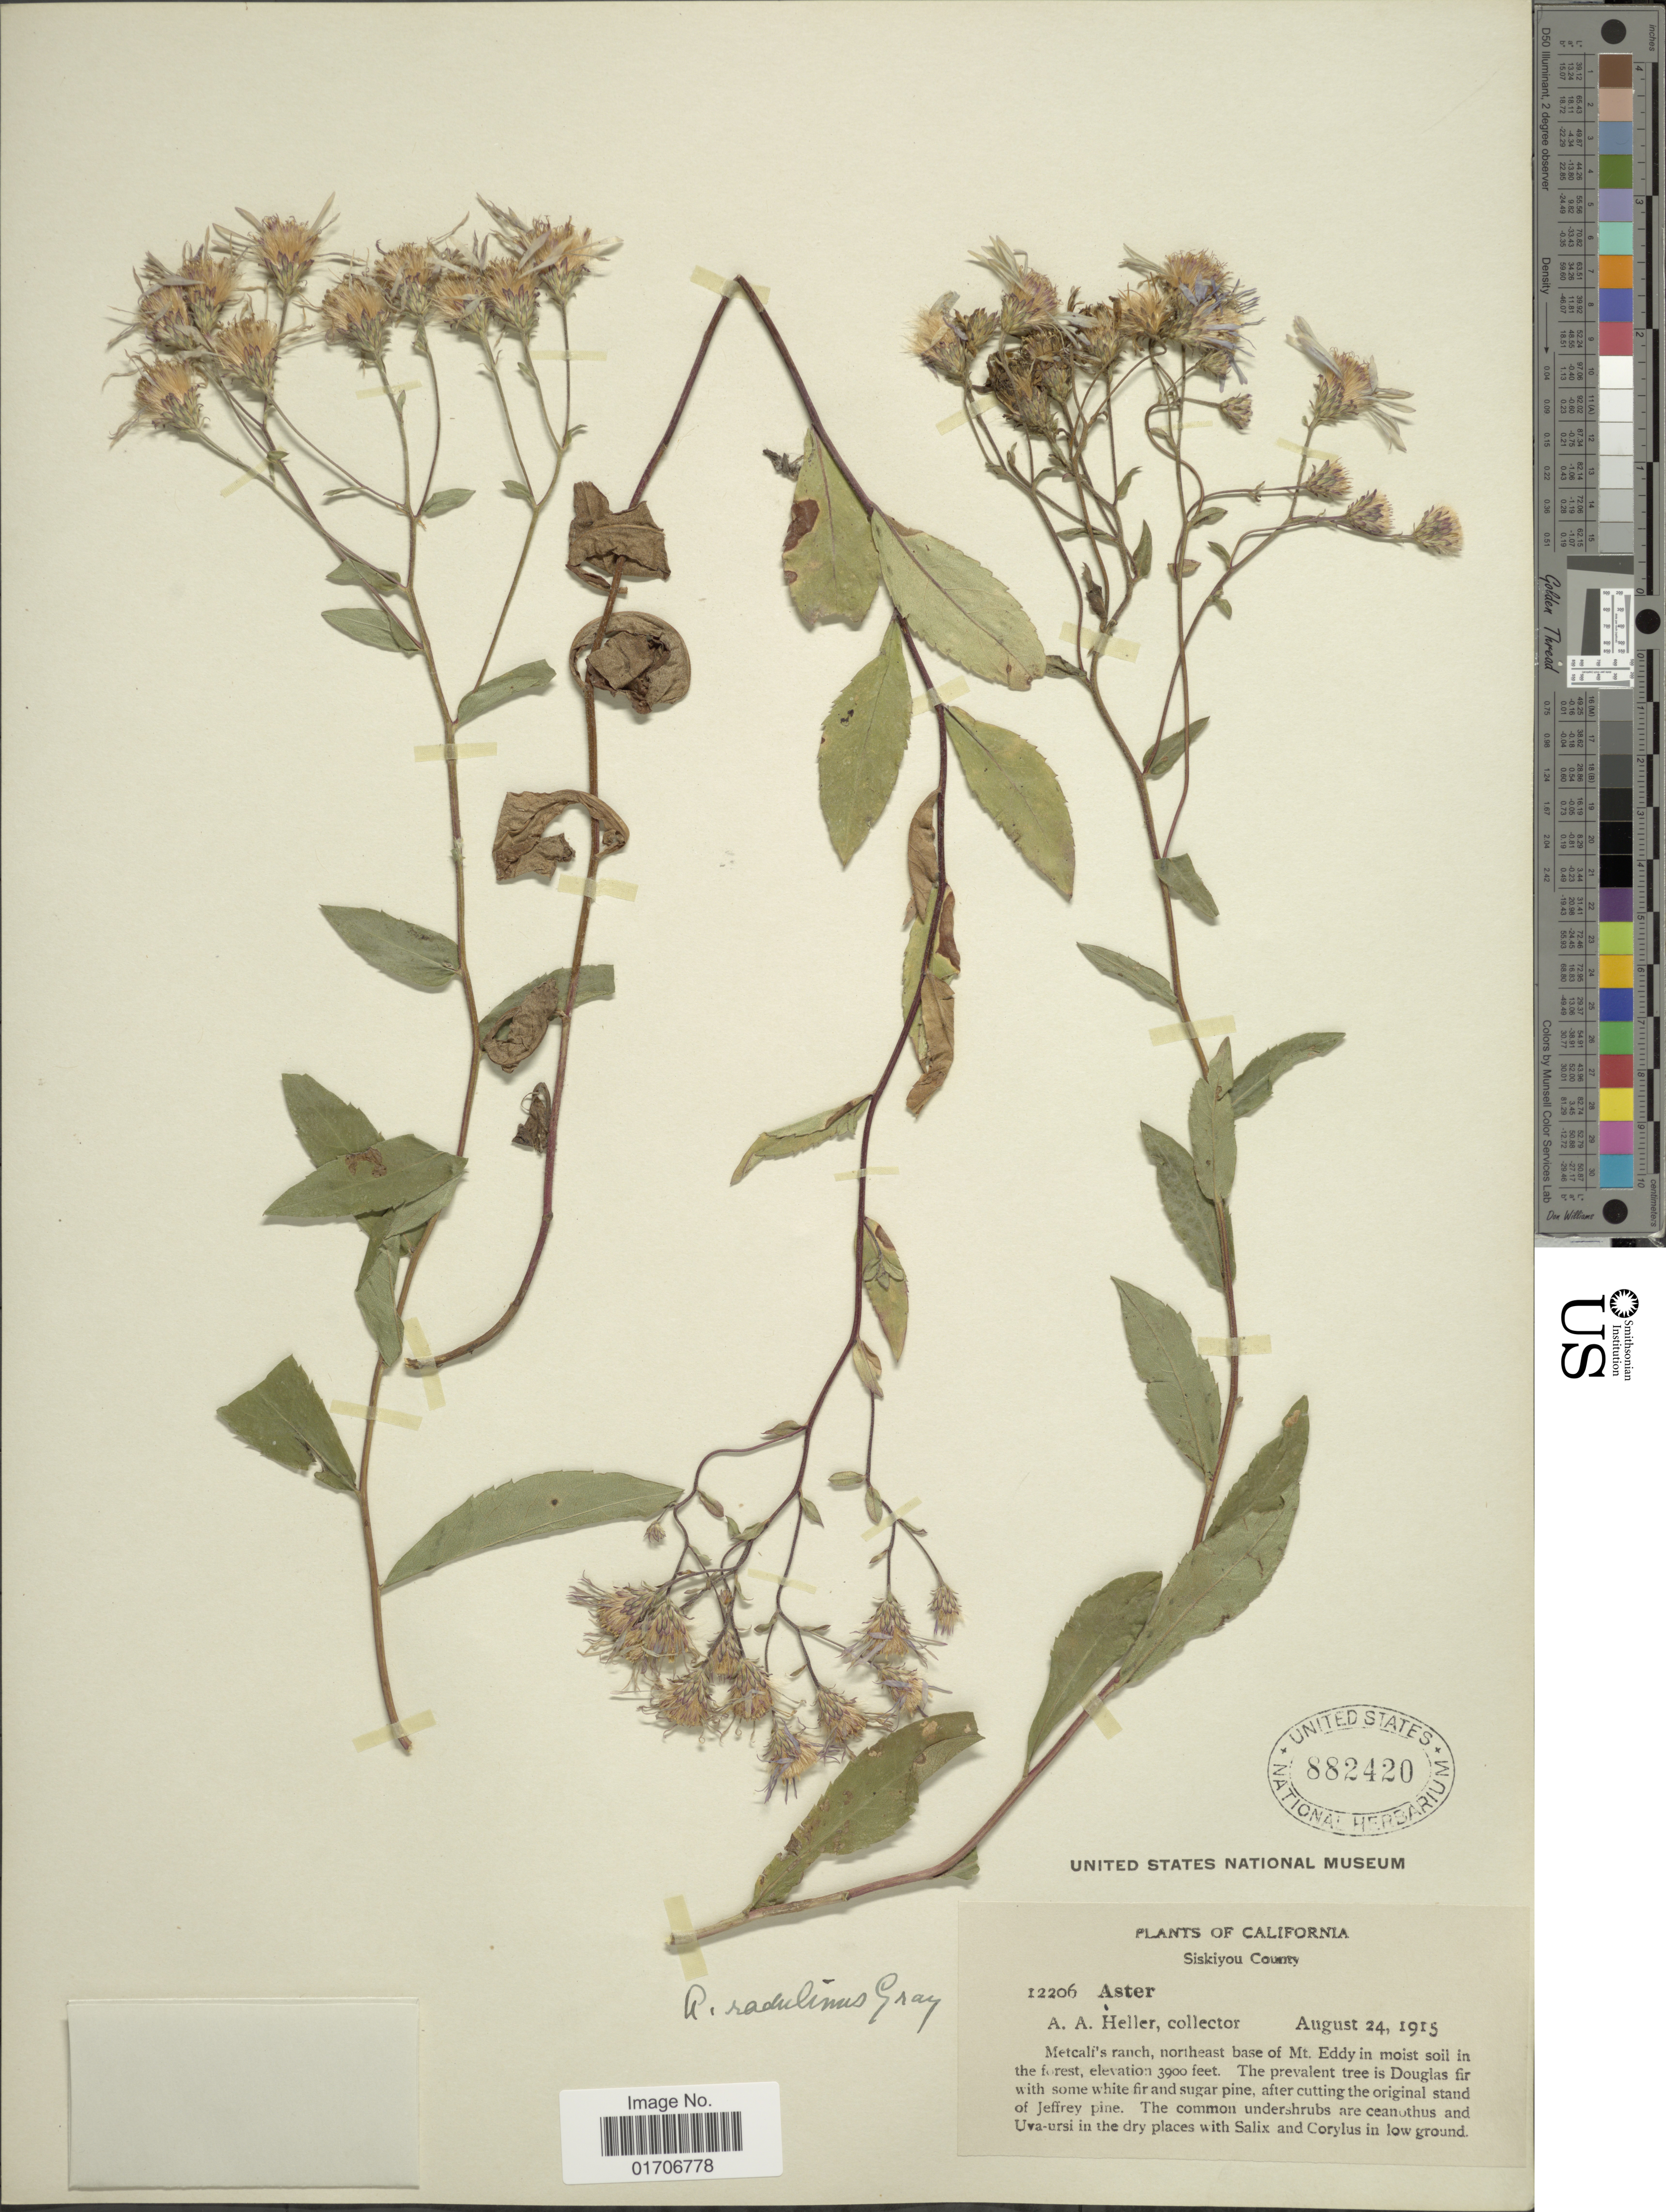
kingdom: Plantae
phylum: Tracheophyta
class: Magnoliopsida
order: Asterales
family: Asteraceae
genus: Eurybia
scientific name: Eurybia radulina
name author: (A. Gray) G.L. Nesom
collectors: A. A. Heller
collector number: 12206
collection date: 1915-08-24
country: United States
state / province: California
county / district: Siskiyou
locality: Siskiyou County. Metcali's ranch, northeast base of Mt. Eddy in moist soil in the forest.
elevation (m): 1189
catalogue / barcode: US 882420